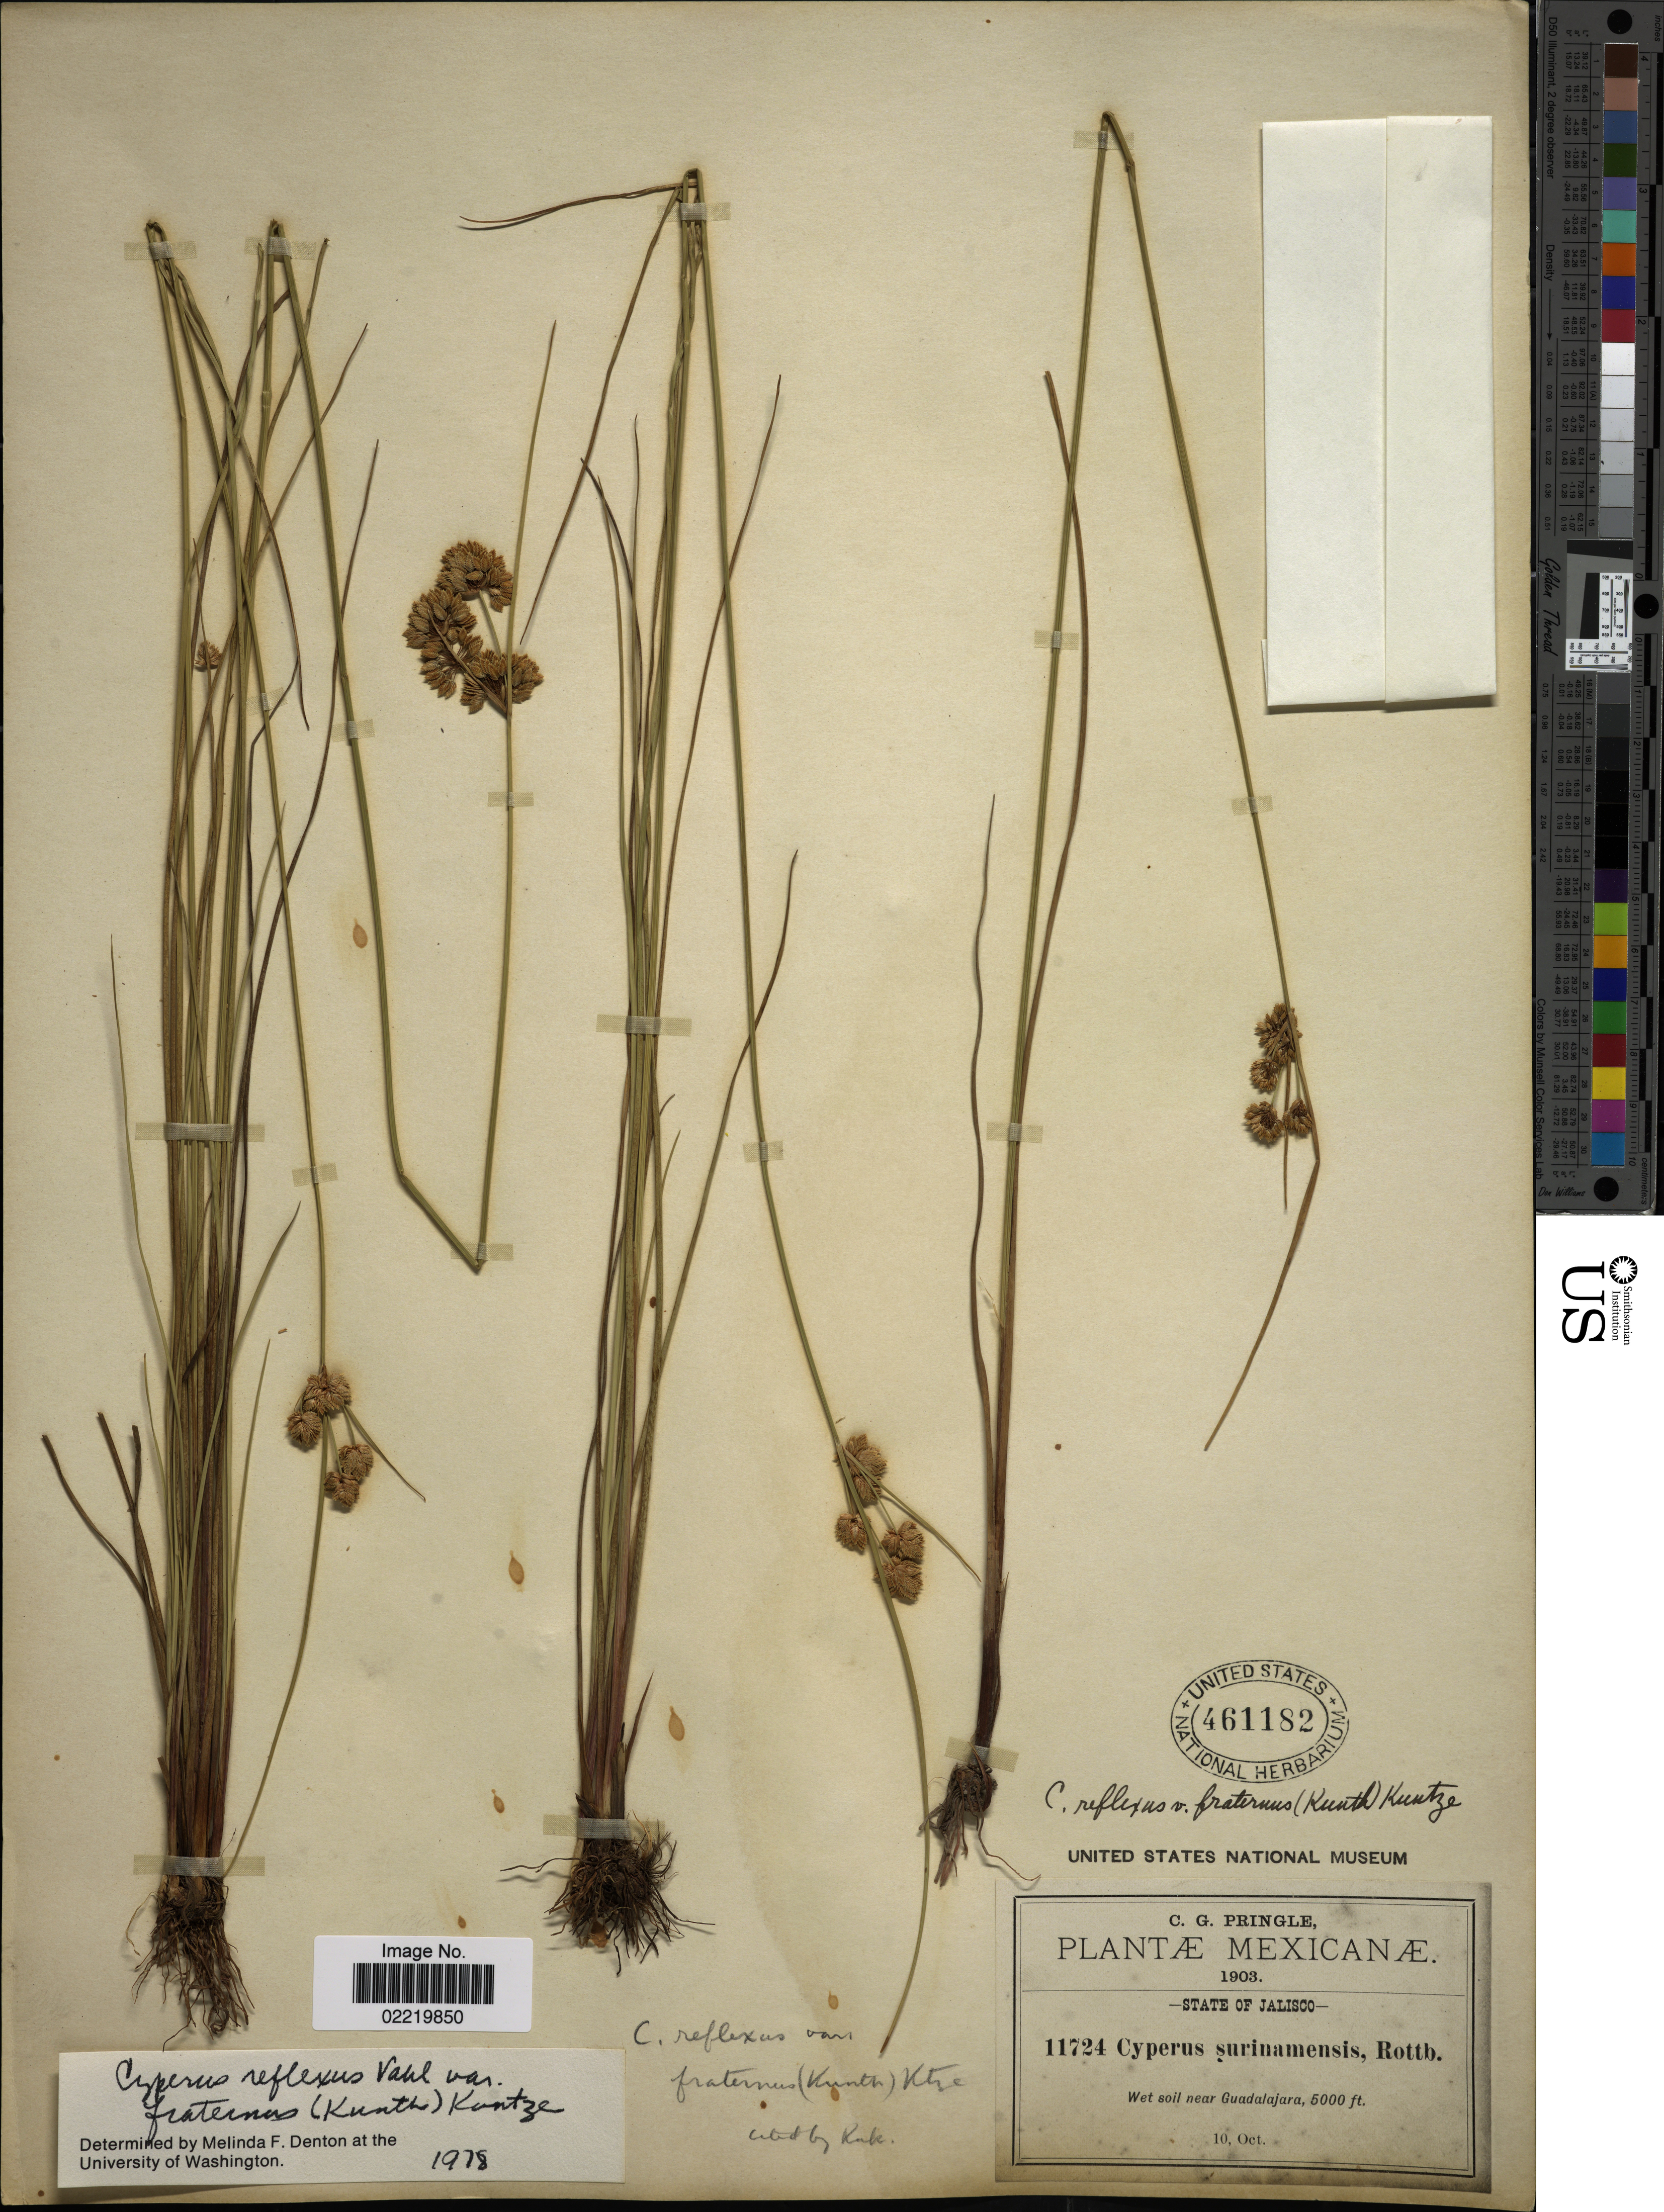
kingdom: Plantae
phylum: Tracheophyta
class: Liliopsida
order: Poales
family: Cyperaceae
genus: Cyperus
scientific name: Cyperus reflexus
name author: Vahl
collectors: C. G. Pringle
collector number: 11724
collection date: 1903-10-10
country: Mexico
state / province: Jalisco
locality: Wet soil near Guadalajara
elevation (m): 1524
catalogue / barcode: US 461182